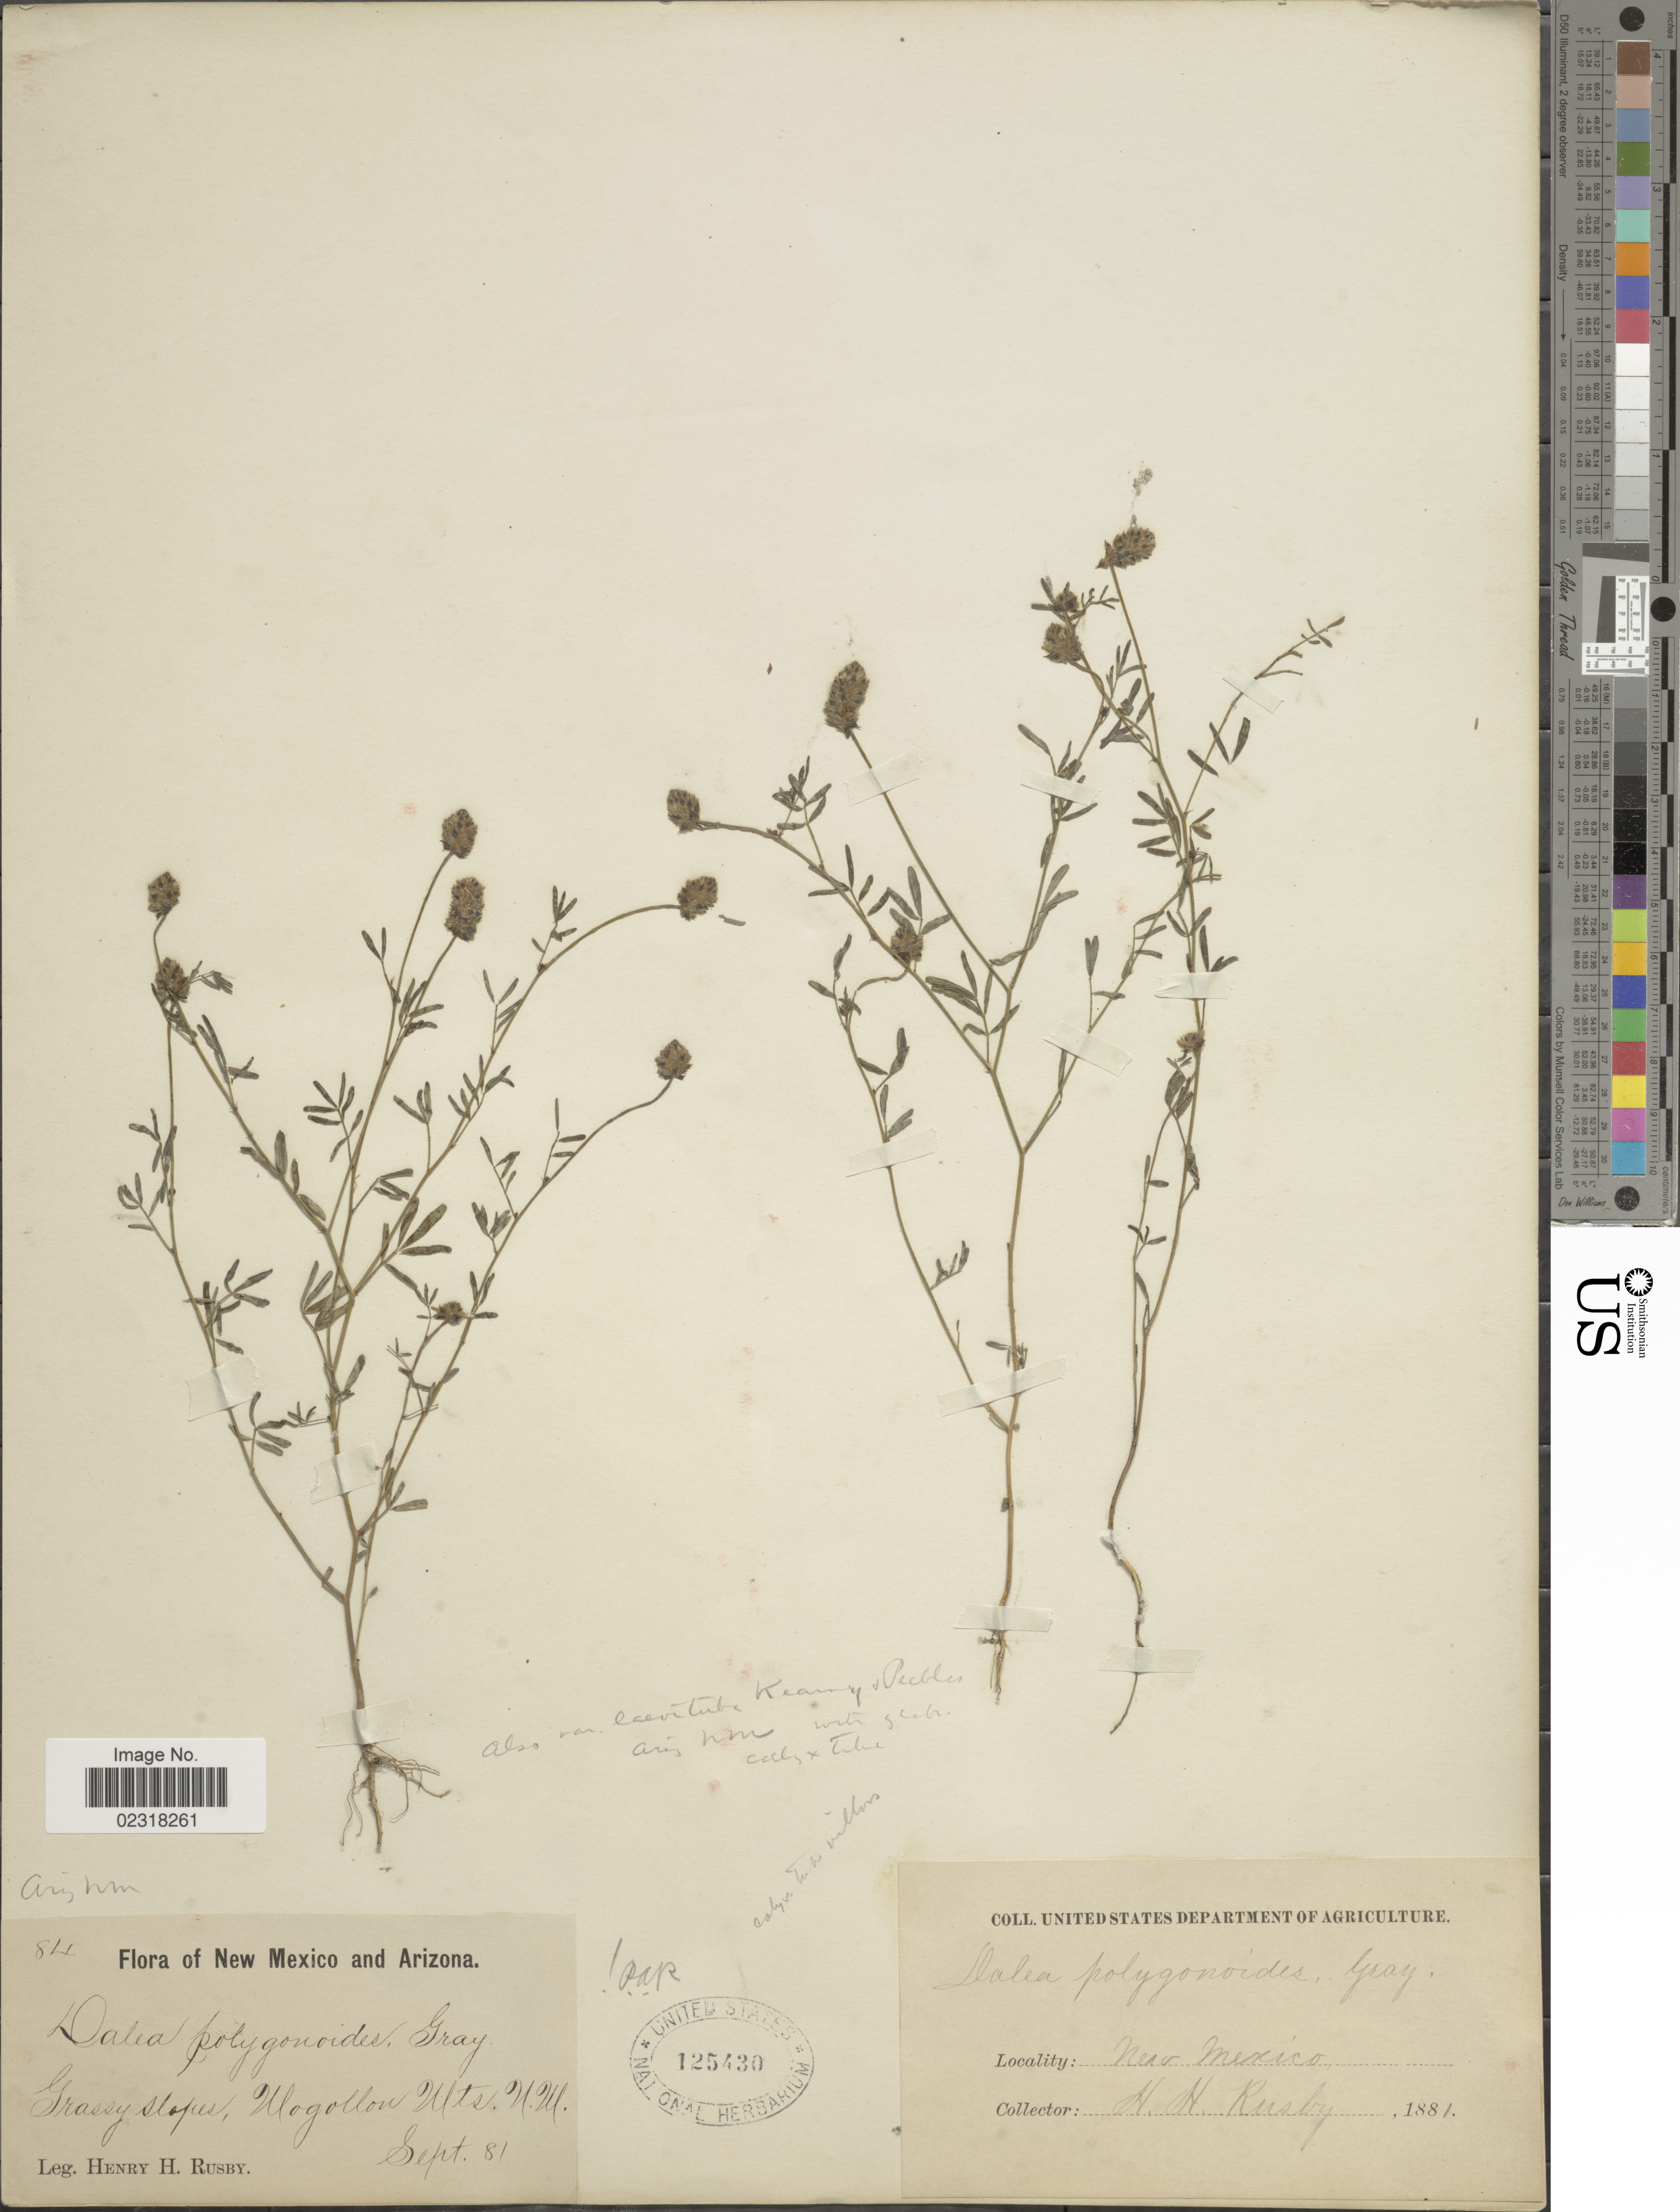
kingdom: Plantae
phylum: Tracheophyta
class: Magnoliopsida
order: Fabales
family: Fabaceae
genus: Dalea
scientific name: Dalea polygonoides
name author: A. Gray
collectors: H. H. Rusby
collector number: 84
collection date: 1881-09-08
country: United States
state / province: New Mexico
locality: Grassy slopes, Mogollow Mts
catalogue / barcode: US 125430